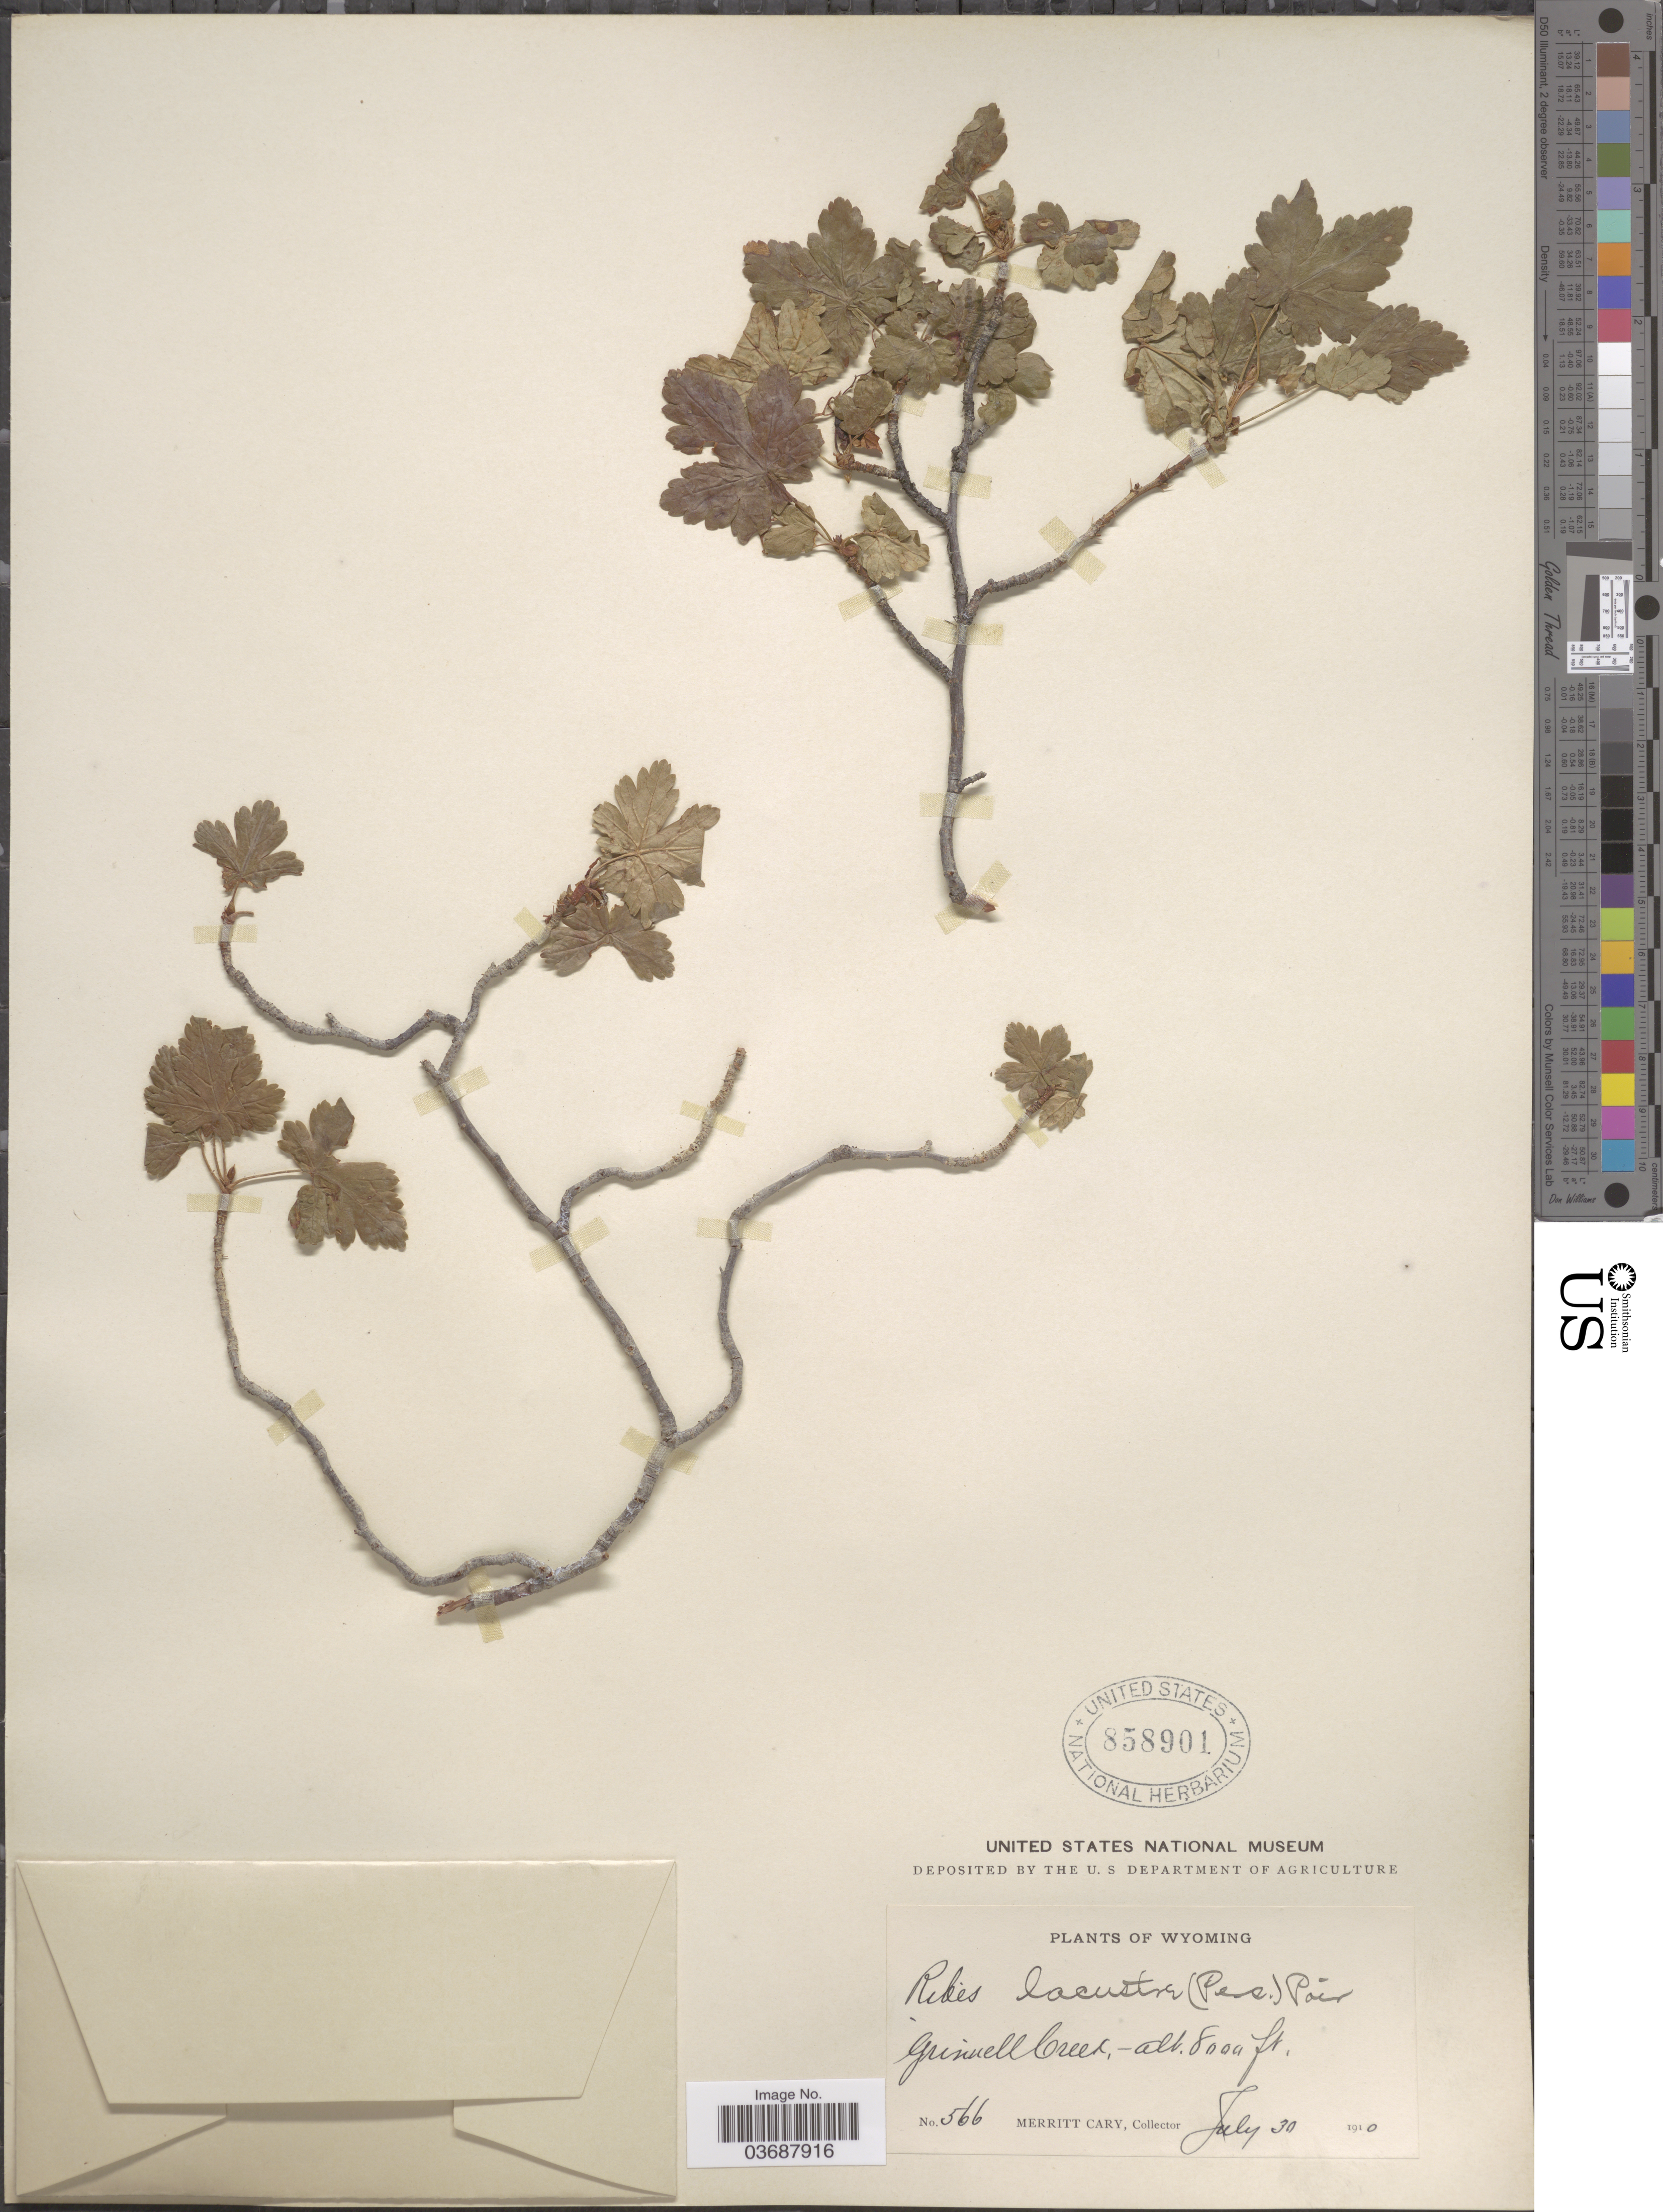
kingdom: Plantae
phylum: Tracheophyta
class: Magnoliopsida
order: Saxifragales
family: Grossulariaceae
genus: Ribes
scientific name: Ribes lacustre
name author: (Pers.) Poir.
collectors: M. Cary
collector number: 566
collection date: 1910-07-30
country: United States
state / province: Wyoming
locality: Grinnell Creek.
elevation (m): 2438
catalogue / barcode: US 858901